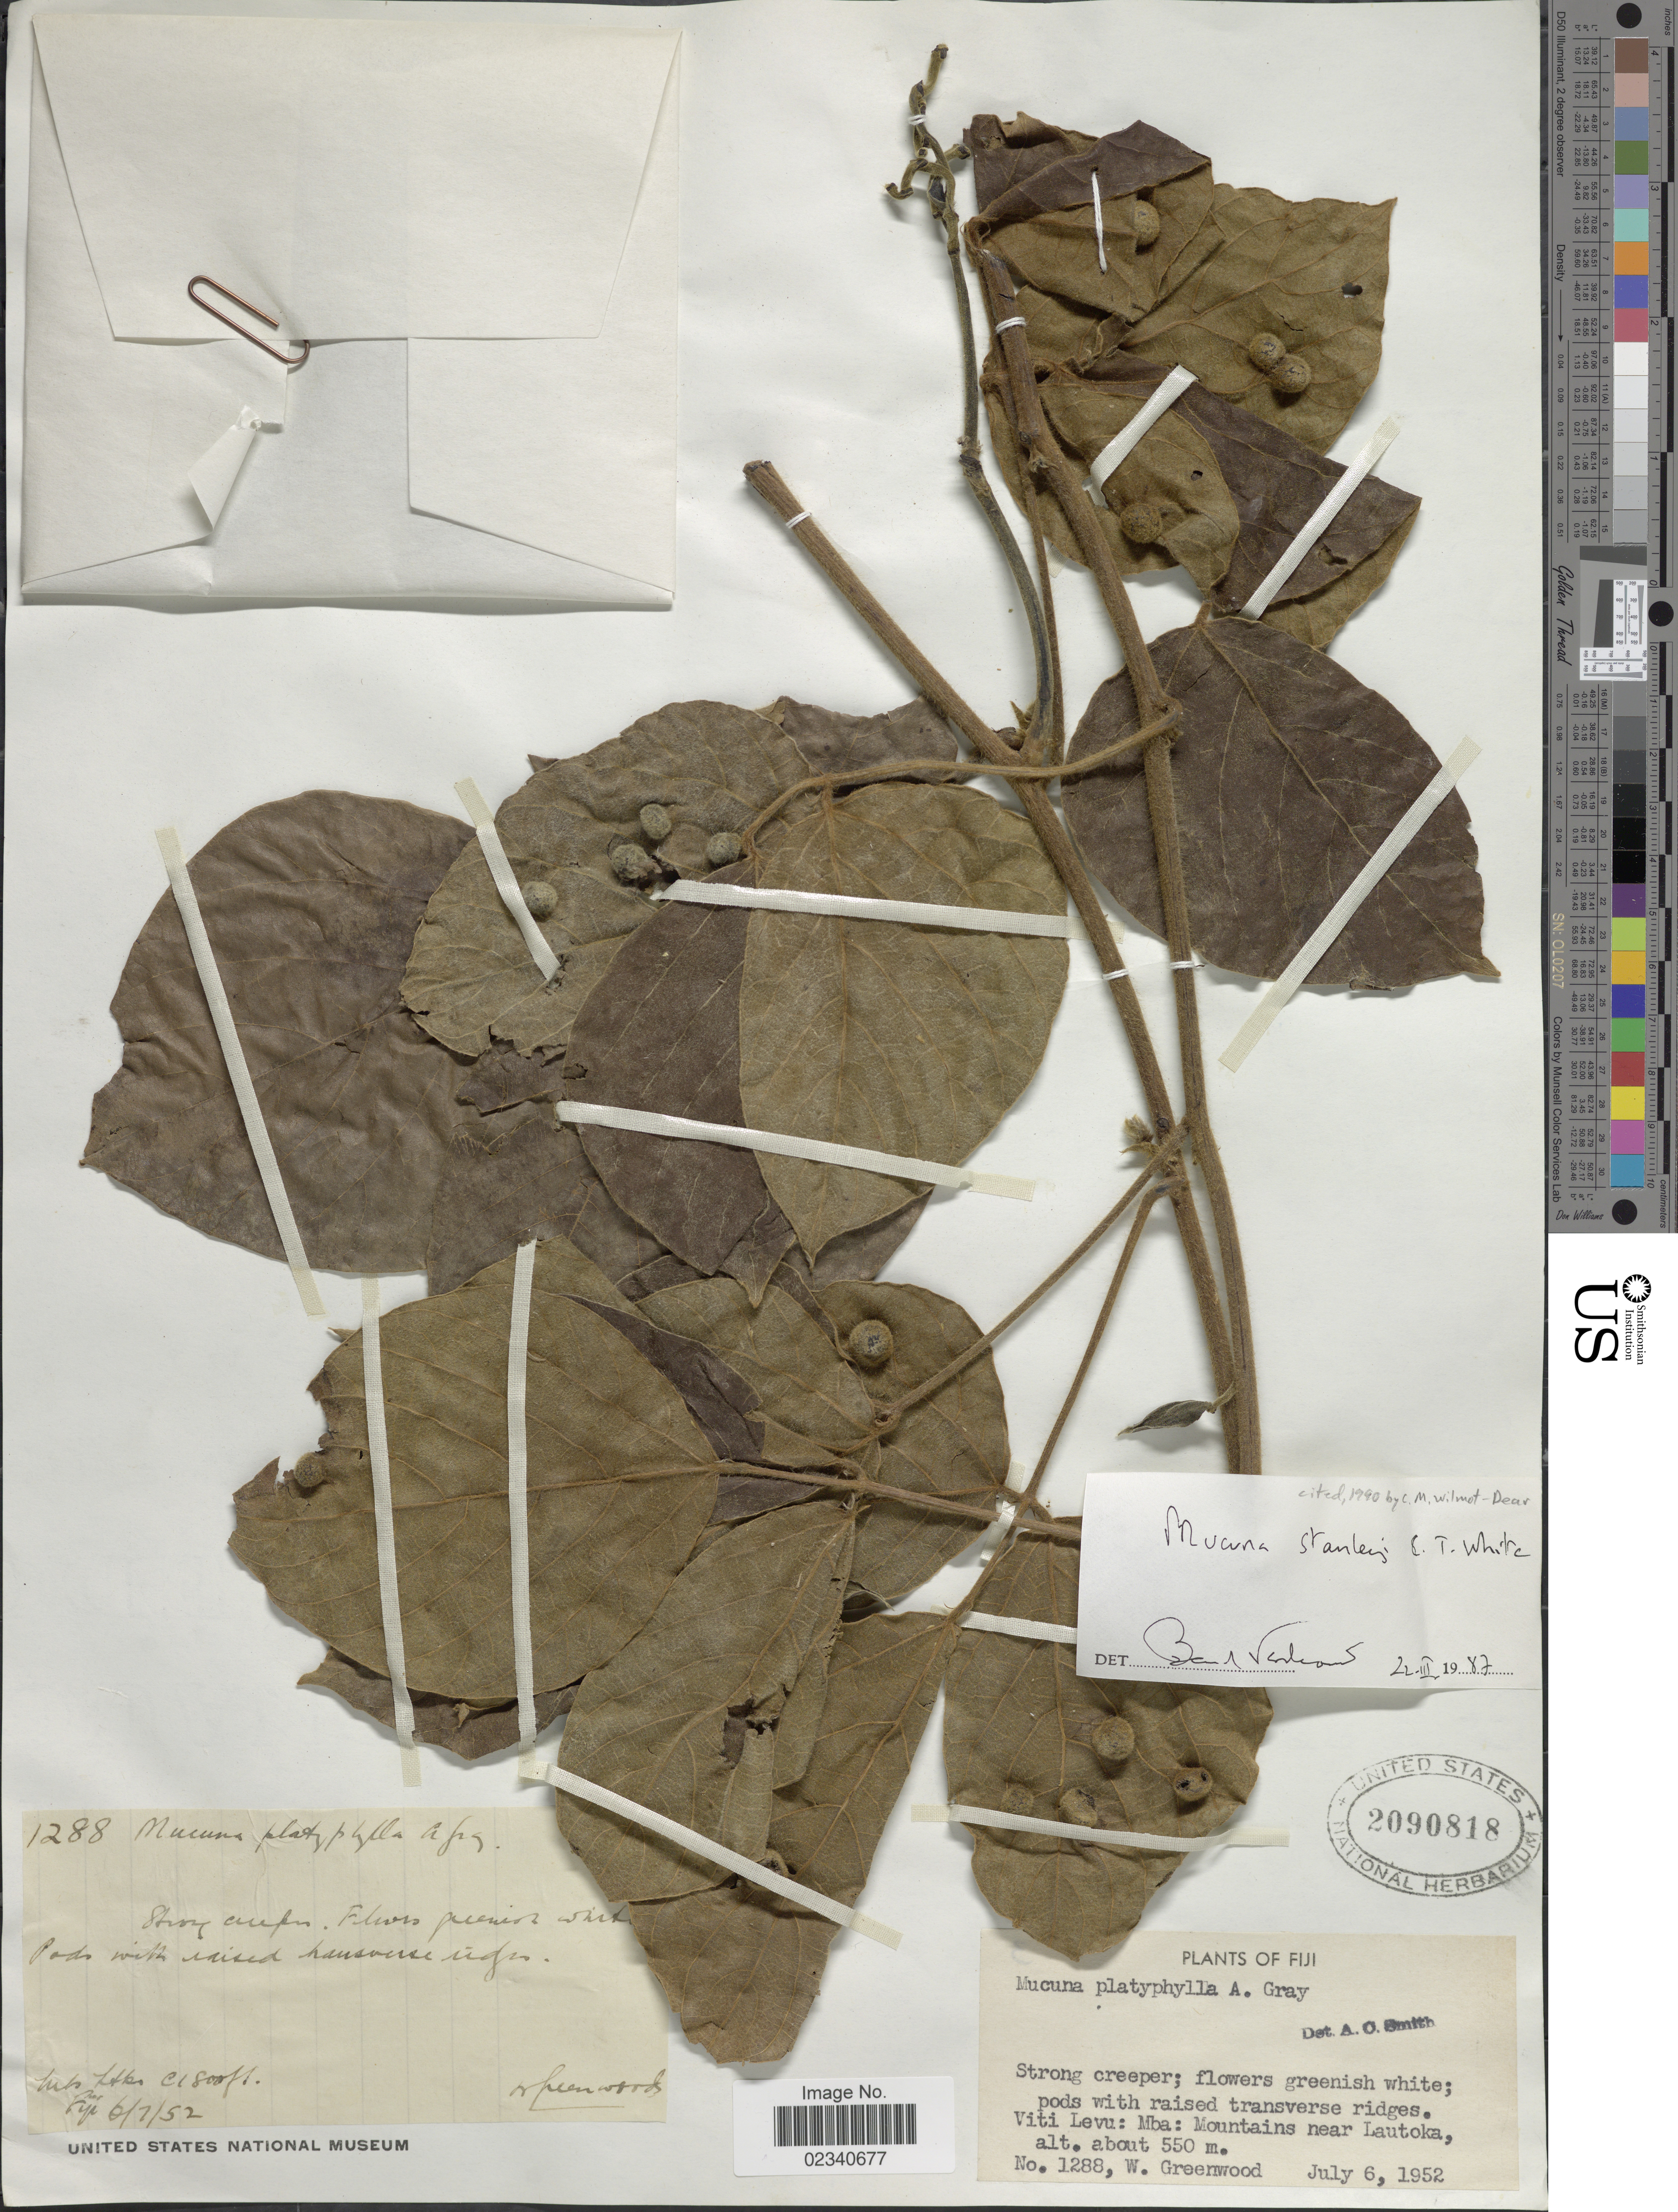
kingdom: Plantae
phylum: Tracheophyta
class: Magnoliopsida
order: Fabales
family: Fabaceae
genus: Mucuna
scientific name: Mucuna stanleyi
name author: C.T. White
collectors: W. Greenwood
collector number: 1288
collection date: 1952-07-06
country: Fiji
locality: Viti Levu: Mba: Mountains near Lautoka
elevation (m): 550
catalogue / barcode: US 2090818